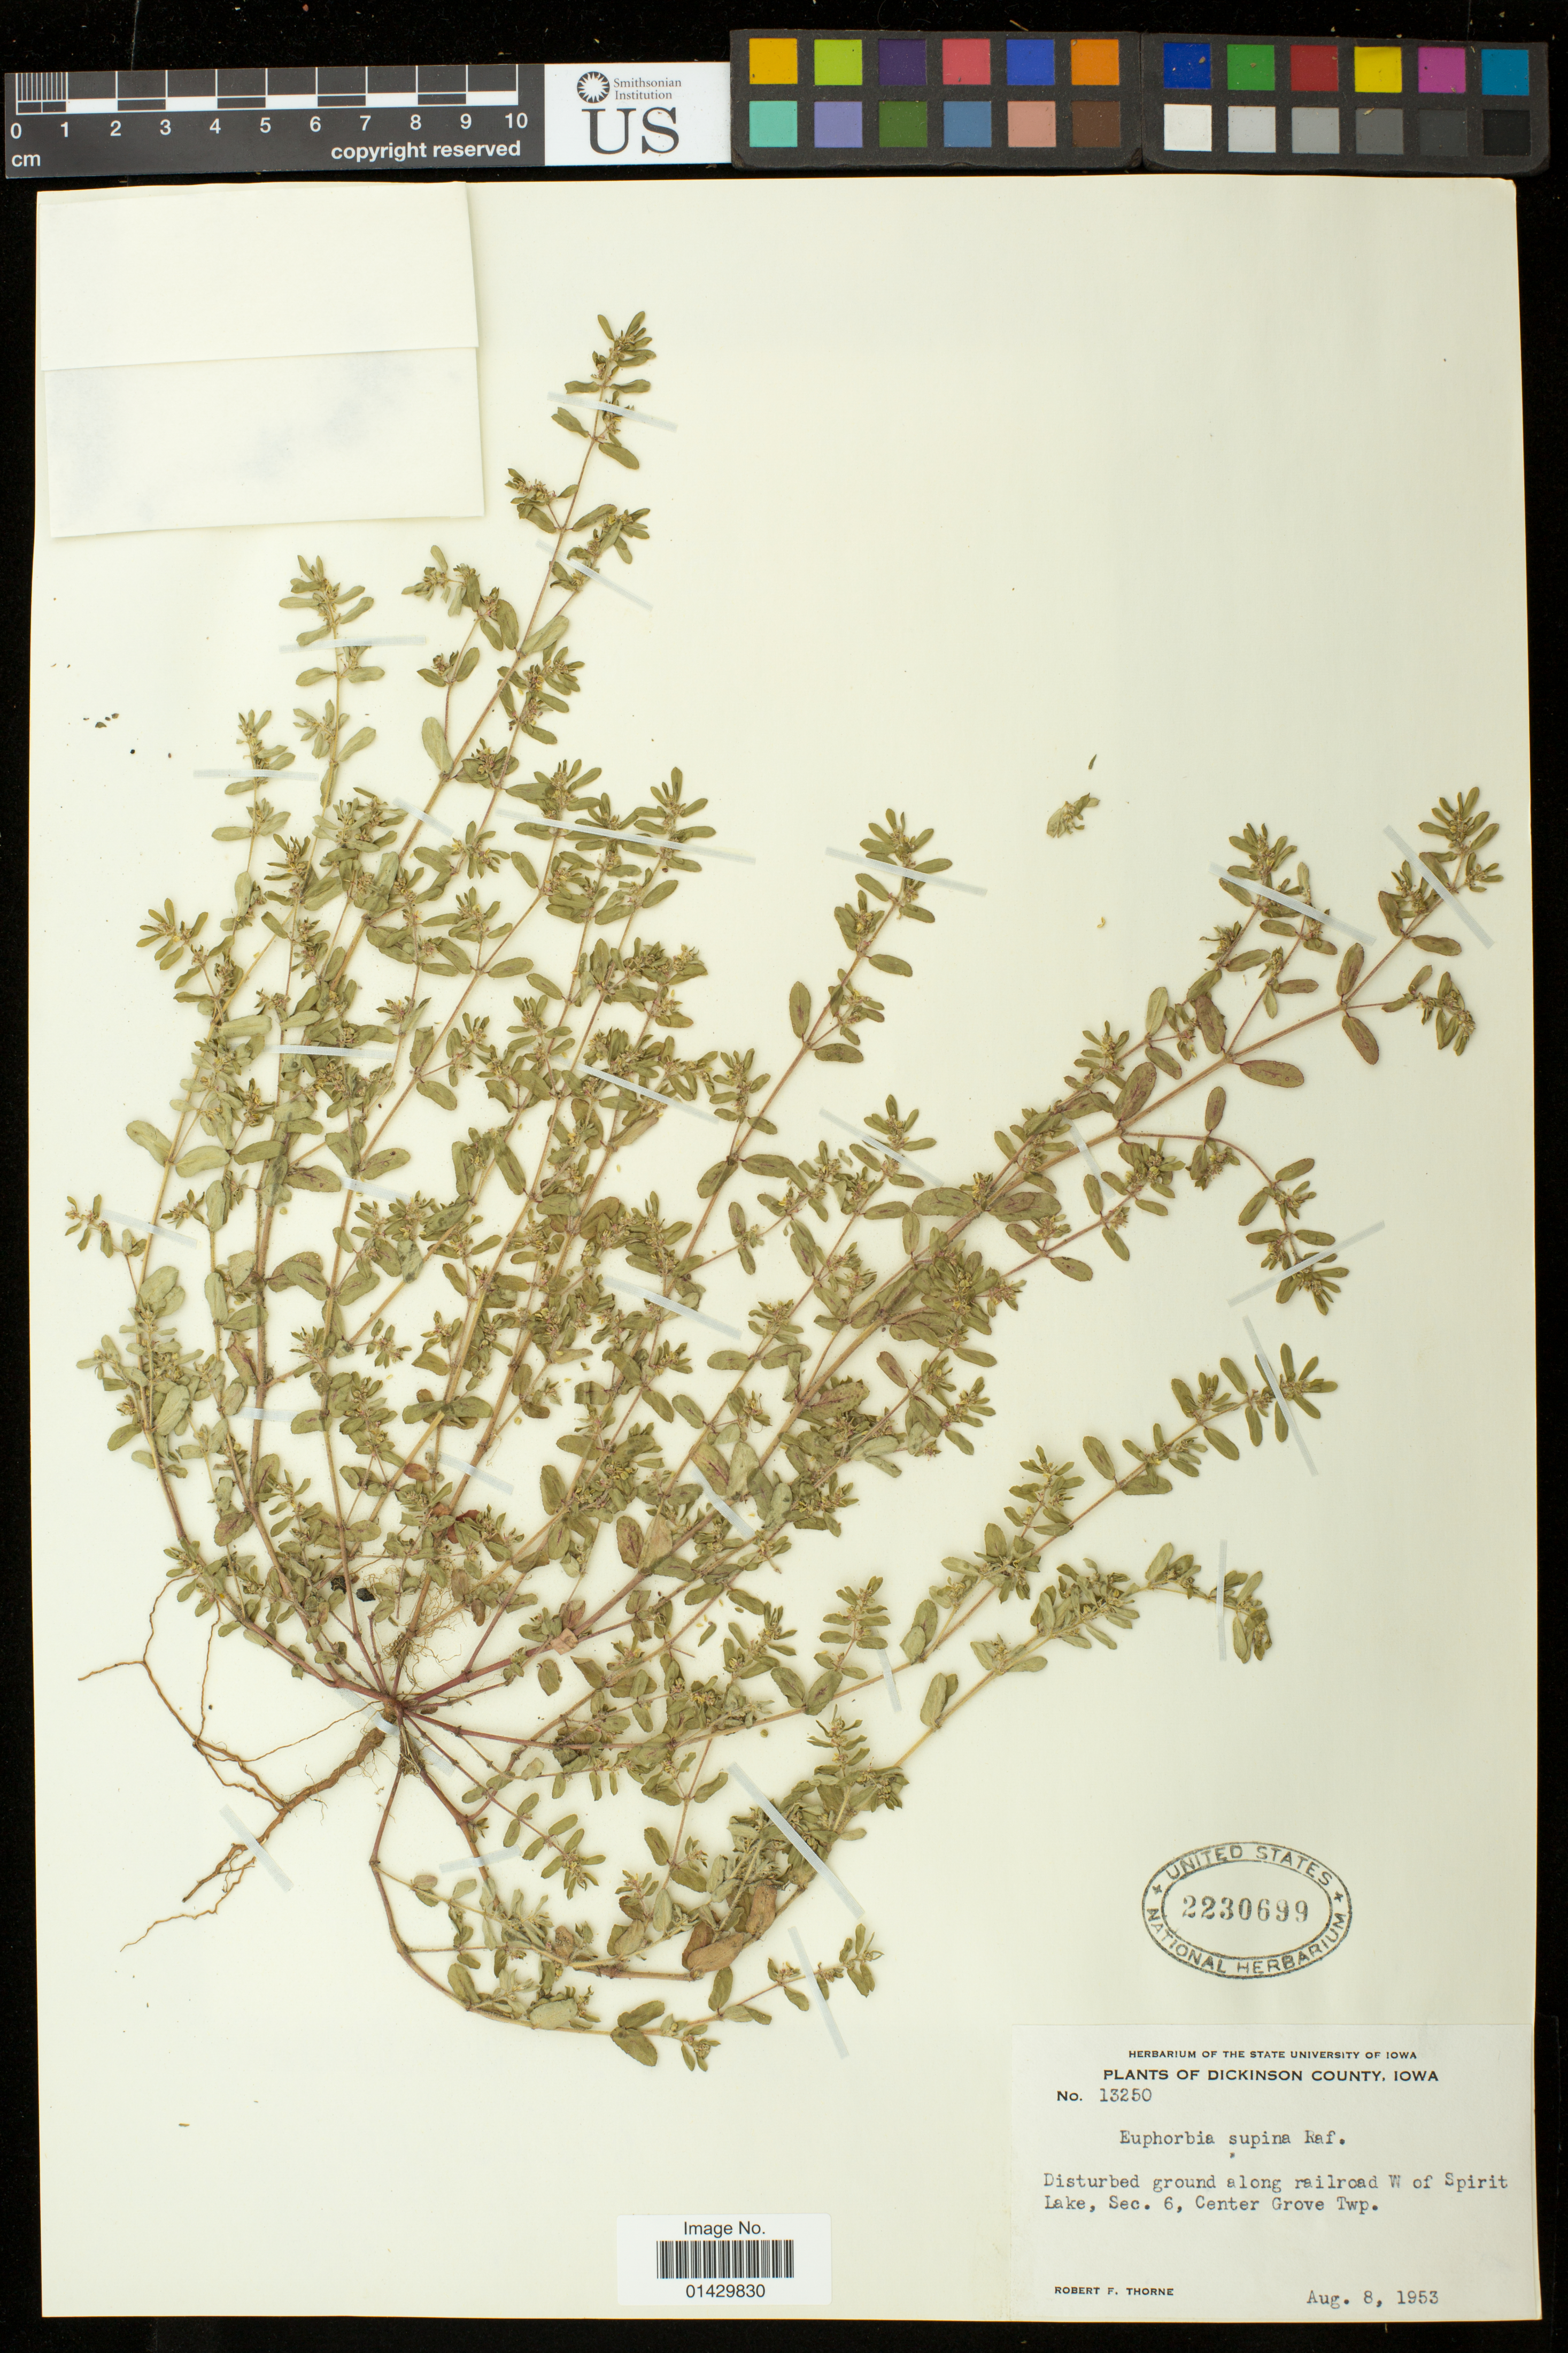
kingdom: Plantae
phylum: Tracheophyta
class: Magnoliopsida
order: Malpighiales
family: Euphorbiaceae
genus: Euphorbia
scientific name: Euphorbia maculata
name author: L.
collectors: R. F. Thorne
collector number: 13250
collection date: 1953-08-08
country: United States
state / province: Iowa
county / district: Dickinson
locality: Railroad W of Spirit Lake, Sec. 6, Center Grove Twp.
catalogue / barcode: US 2230699